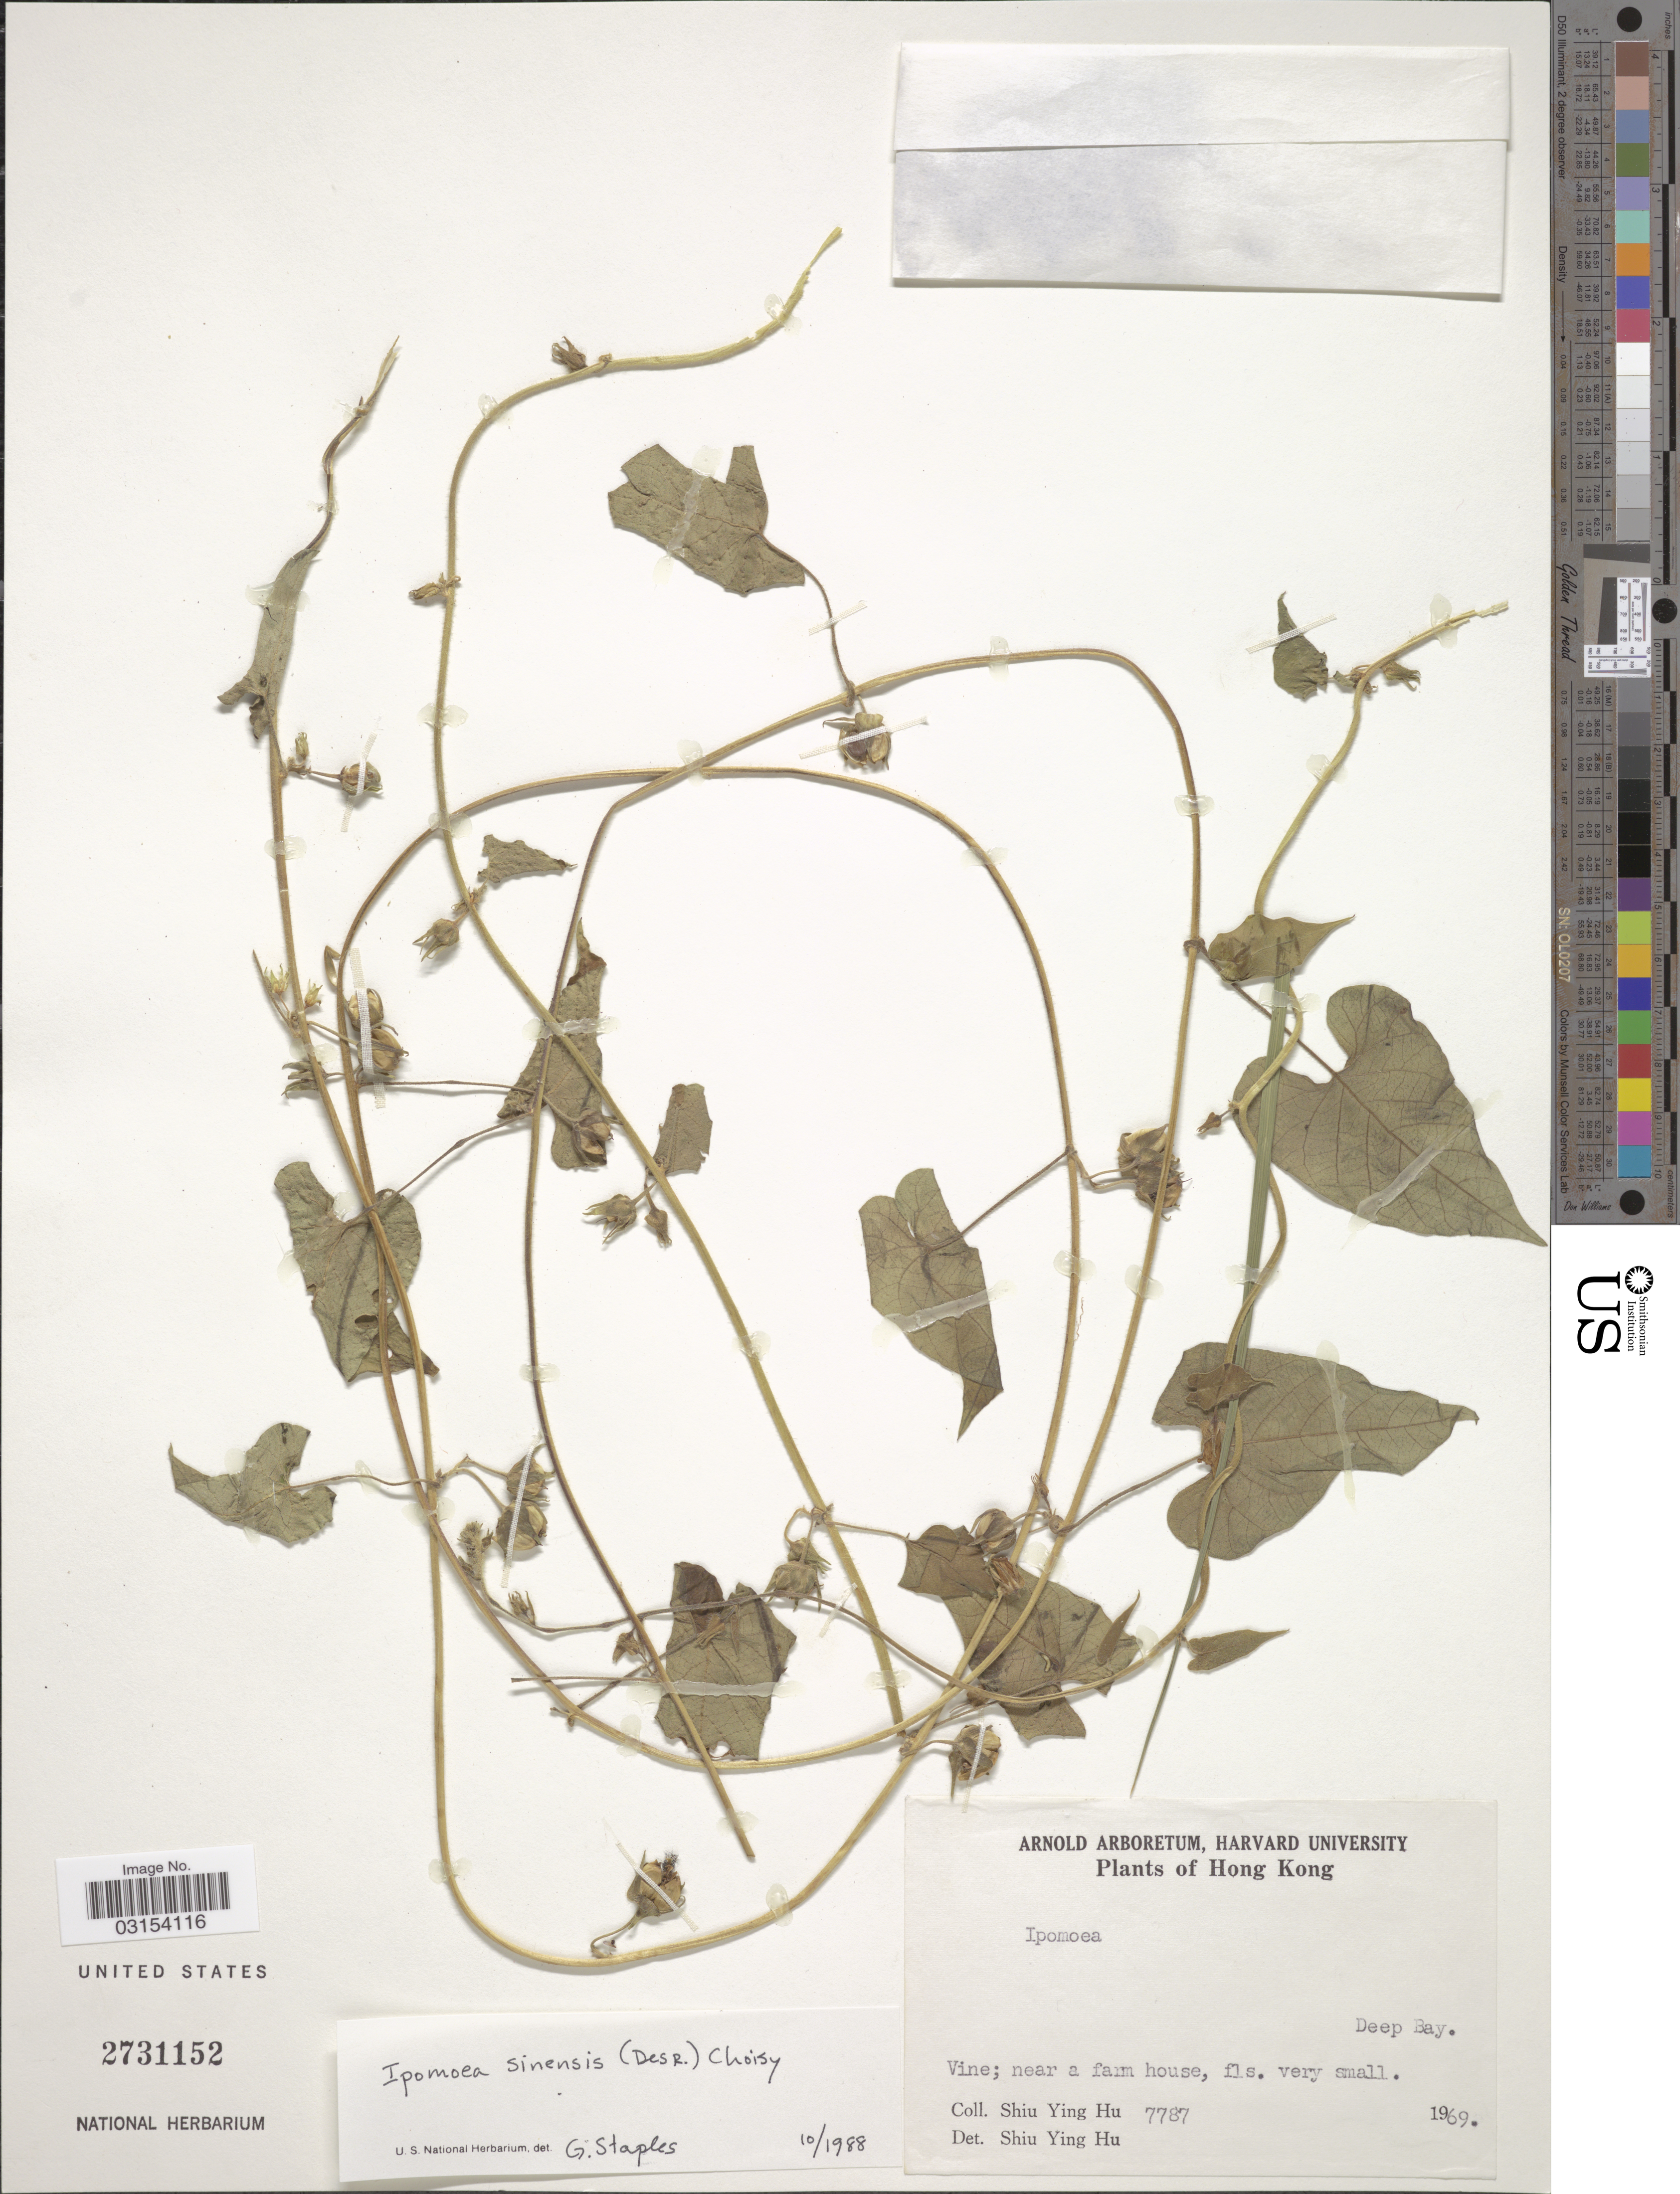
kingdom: Plantae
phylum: Tracheophyta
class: Magnoliopsida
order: Solanales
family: Convolvulaceae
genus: Ipomoea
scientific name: Ipomoea sinensis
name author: (Desr.) Choisy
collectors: S. Y. Hu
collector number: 7787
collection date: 1969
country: China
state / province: Hong Kong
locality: Deep Bay, near a farm house.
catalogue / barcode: US 2731152